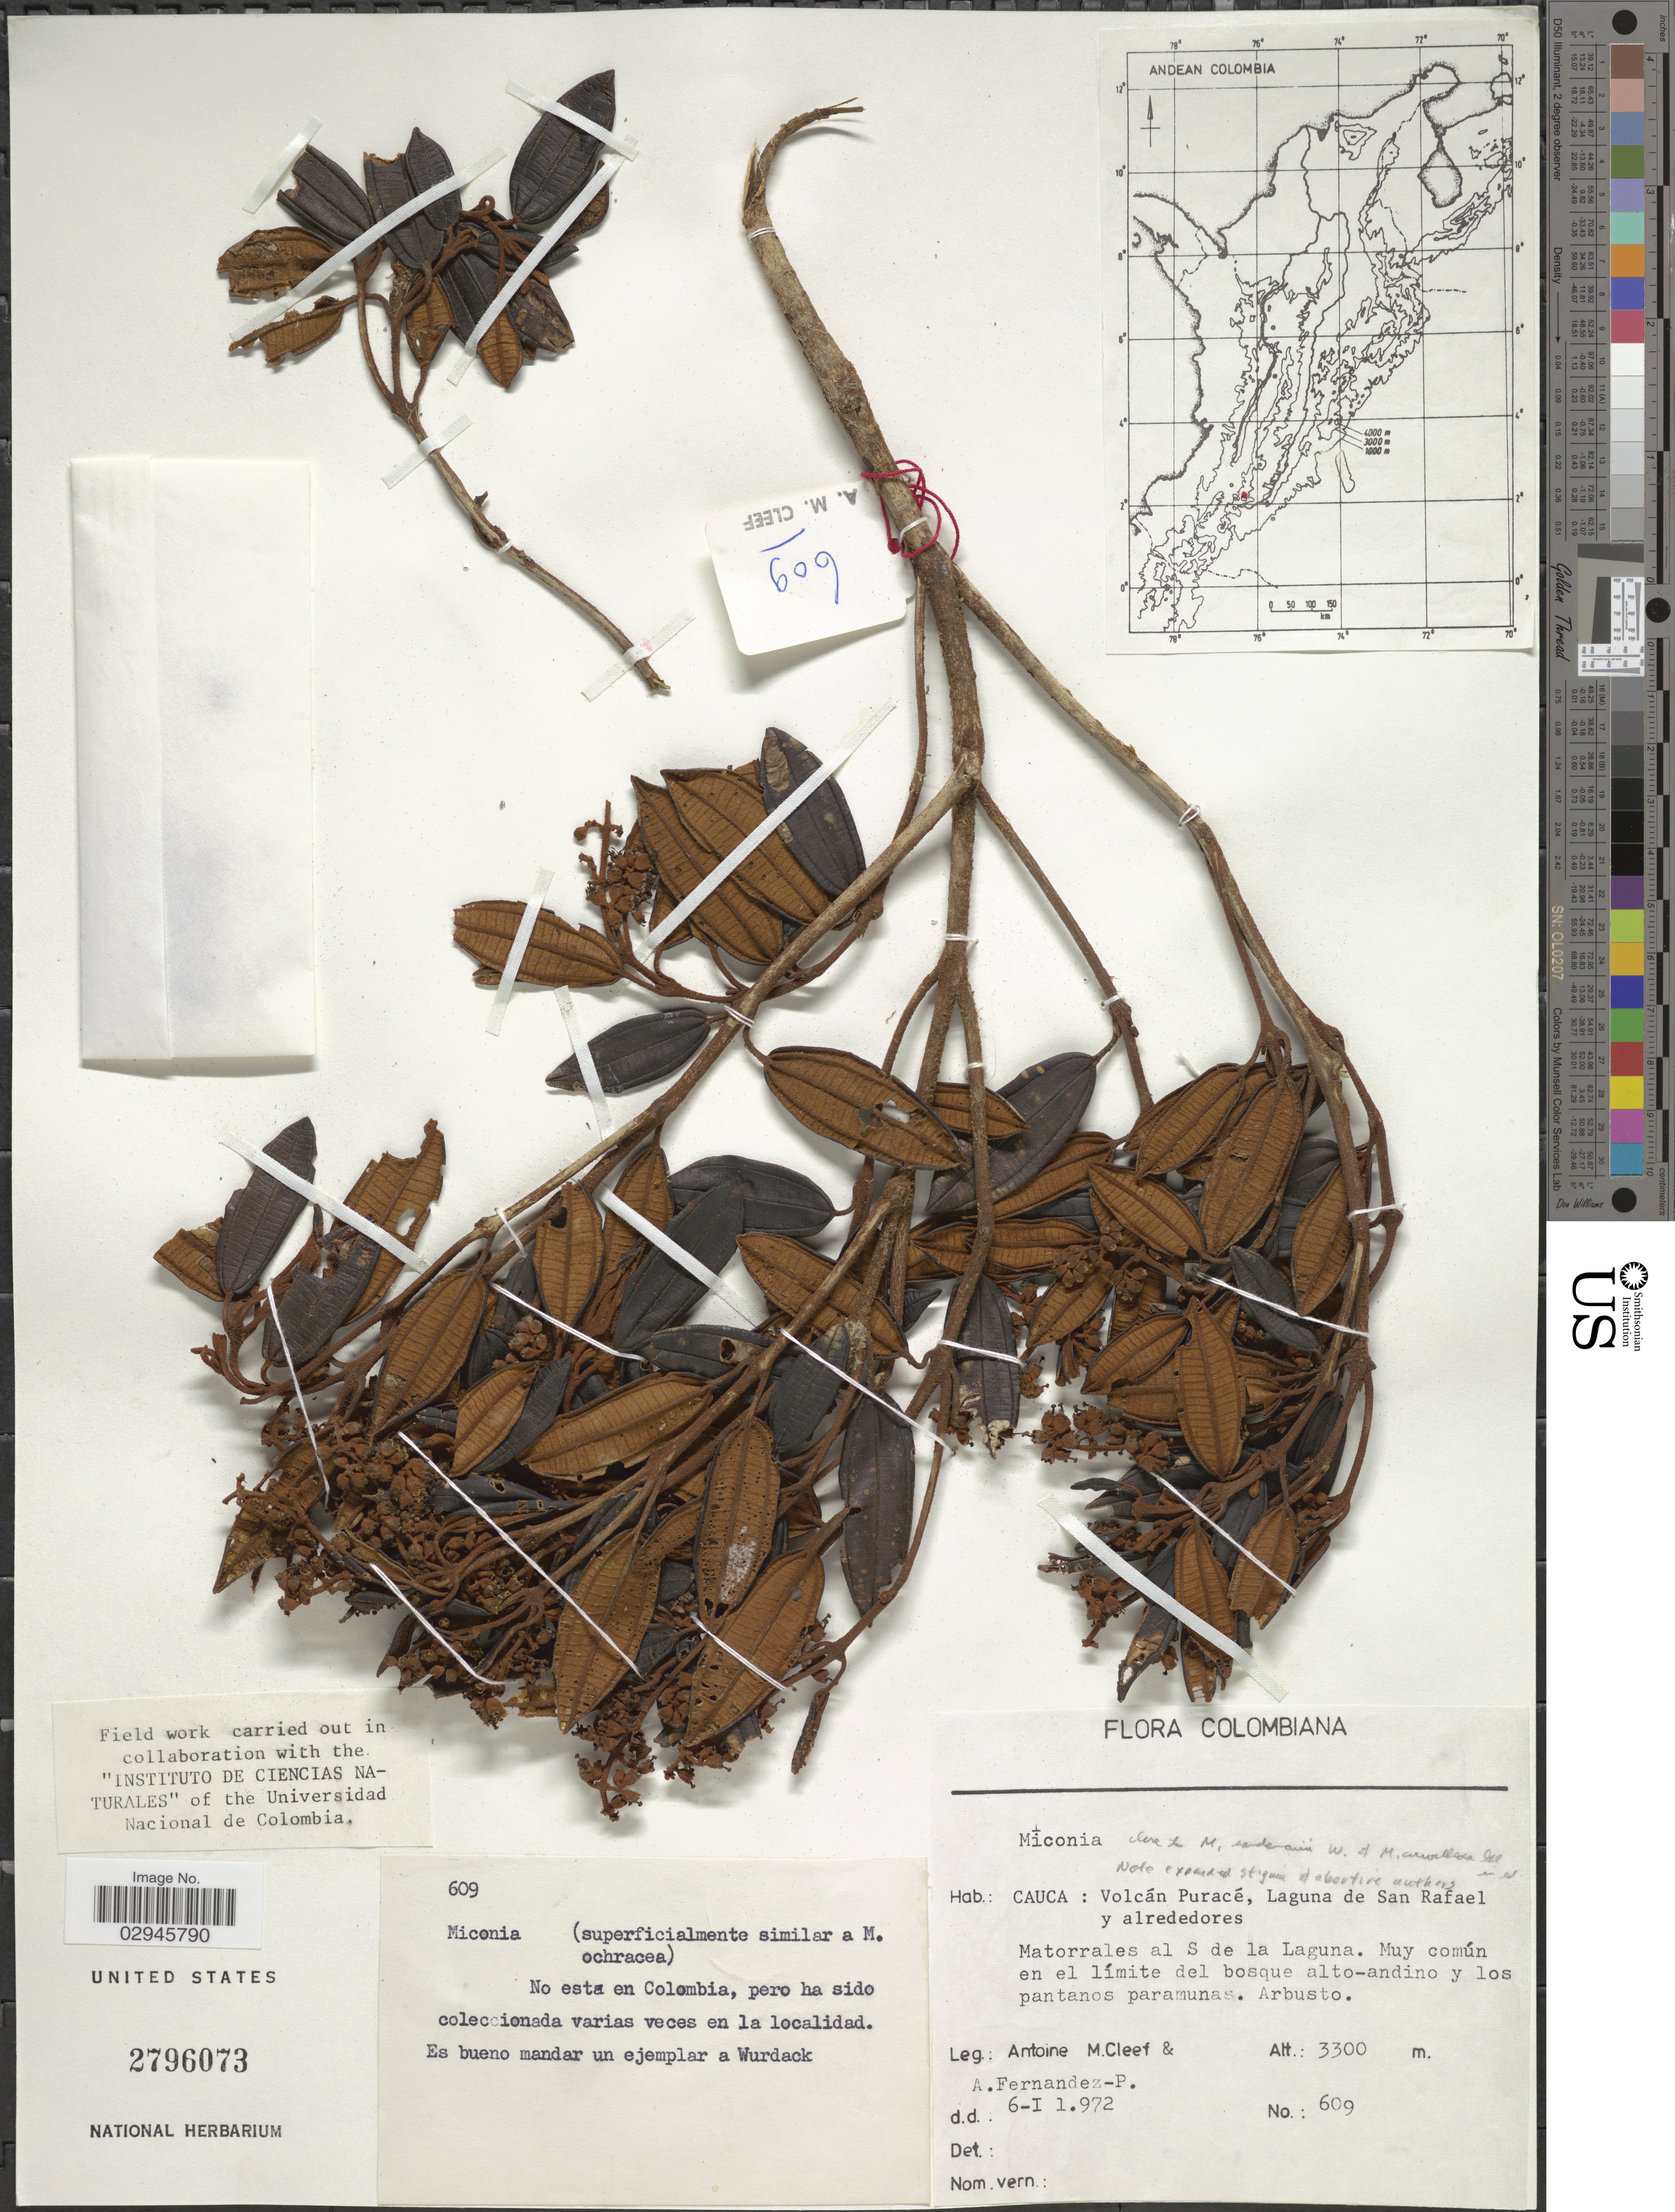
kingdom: Plantae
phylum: Tracheophyta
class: Magnoliopsida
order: Myrtales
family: Melastomataceae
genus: Miconia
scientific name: Miconia sp.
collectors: A. M. Cleef & A. Fernández-Pérez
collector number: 609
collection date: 1972-01-06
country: Colombia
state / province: Cauca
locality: Volcán Puracé, Laguna de San Rafael y alrededores. Matorrales al S de la Laguna.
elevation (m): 3300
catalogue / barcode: US 2796073